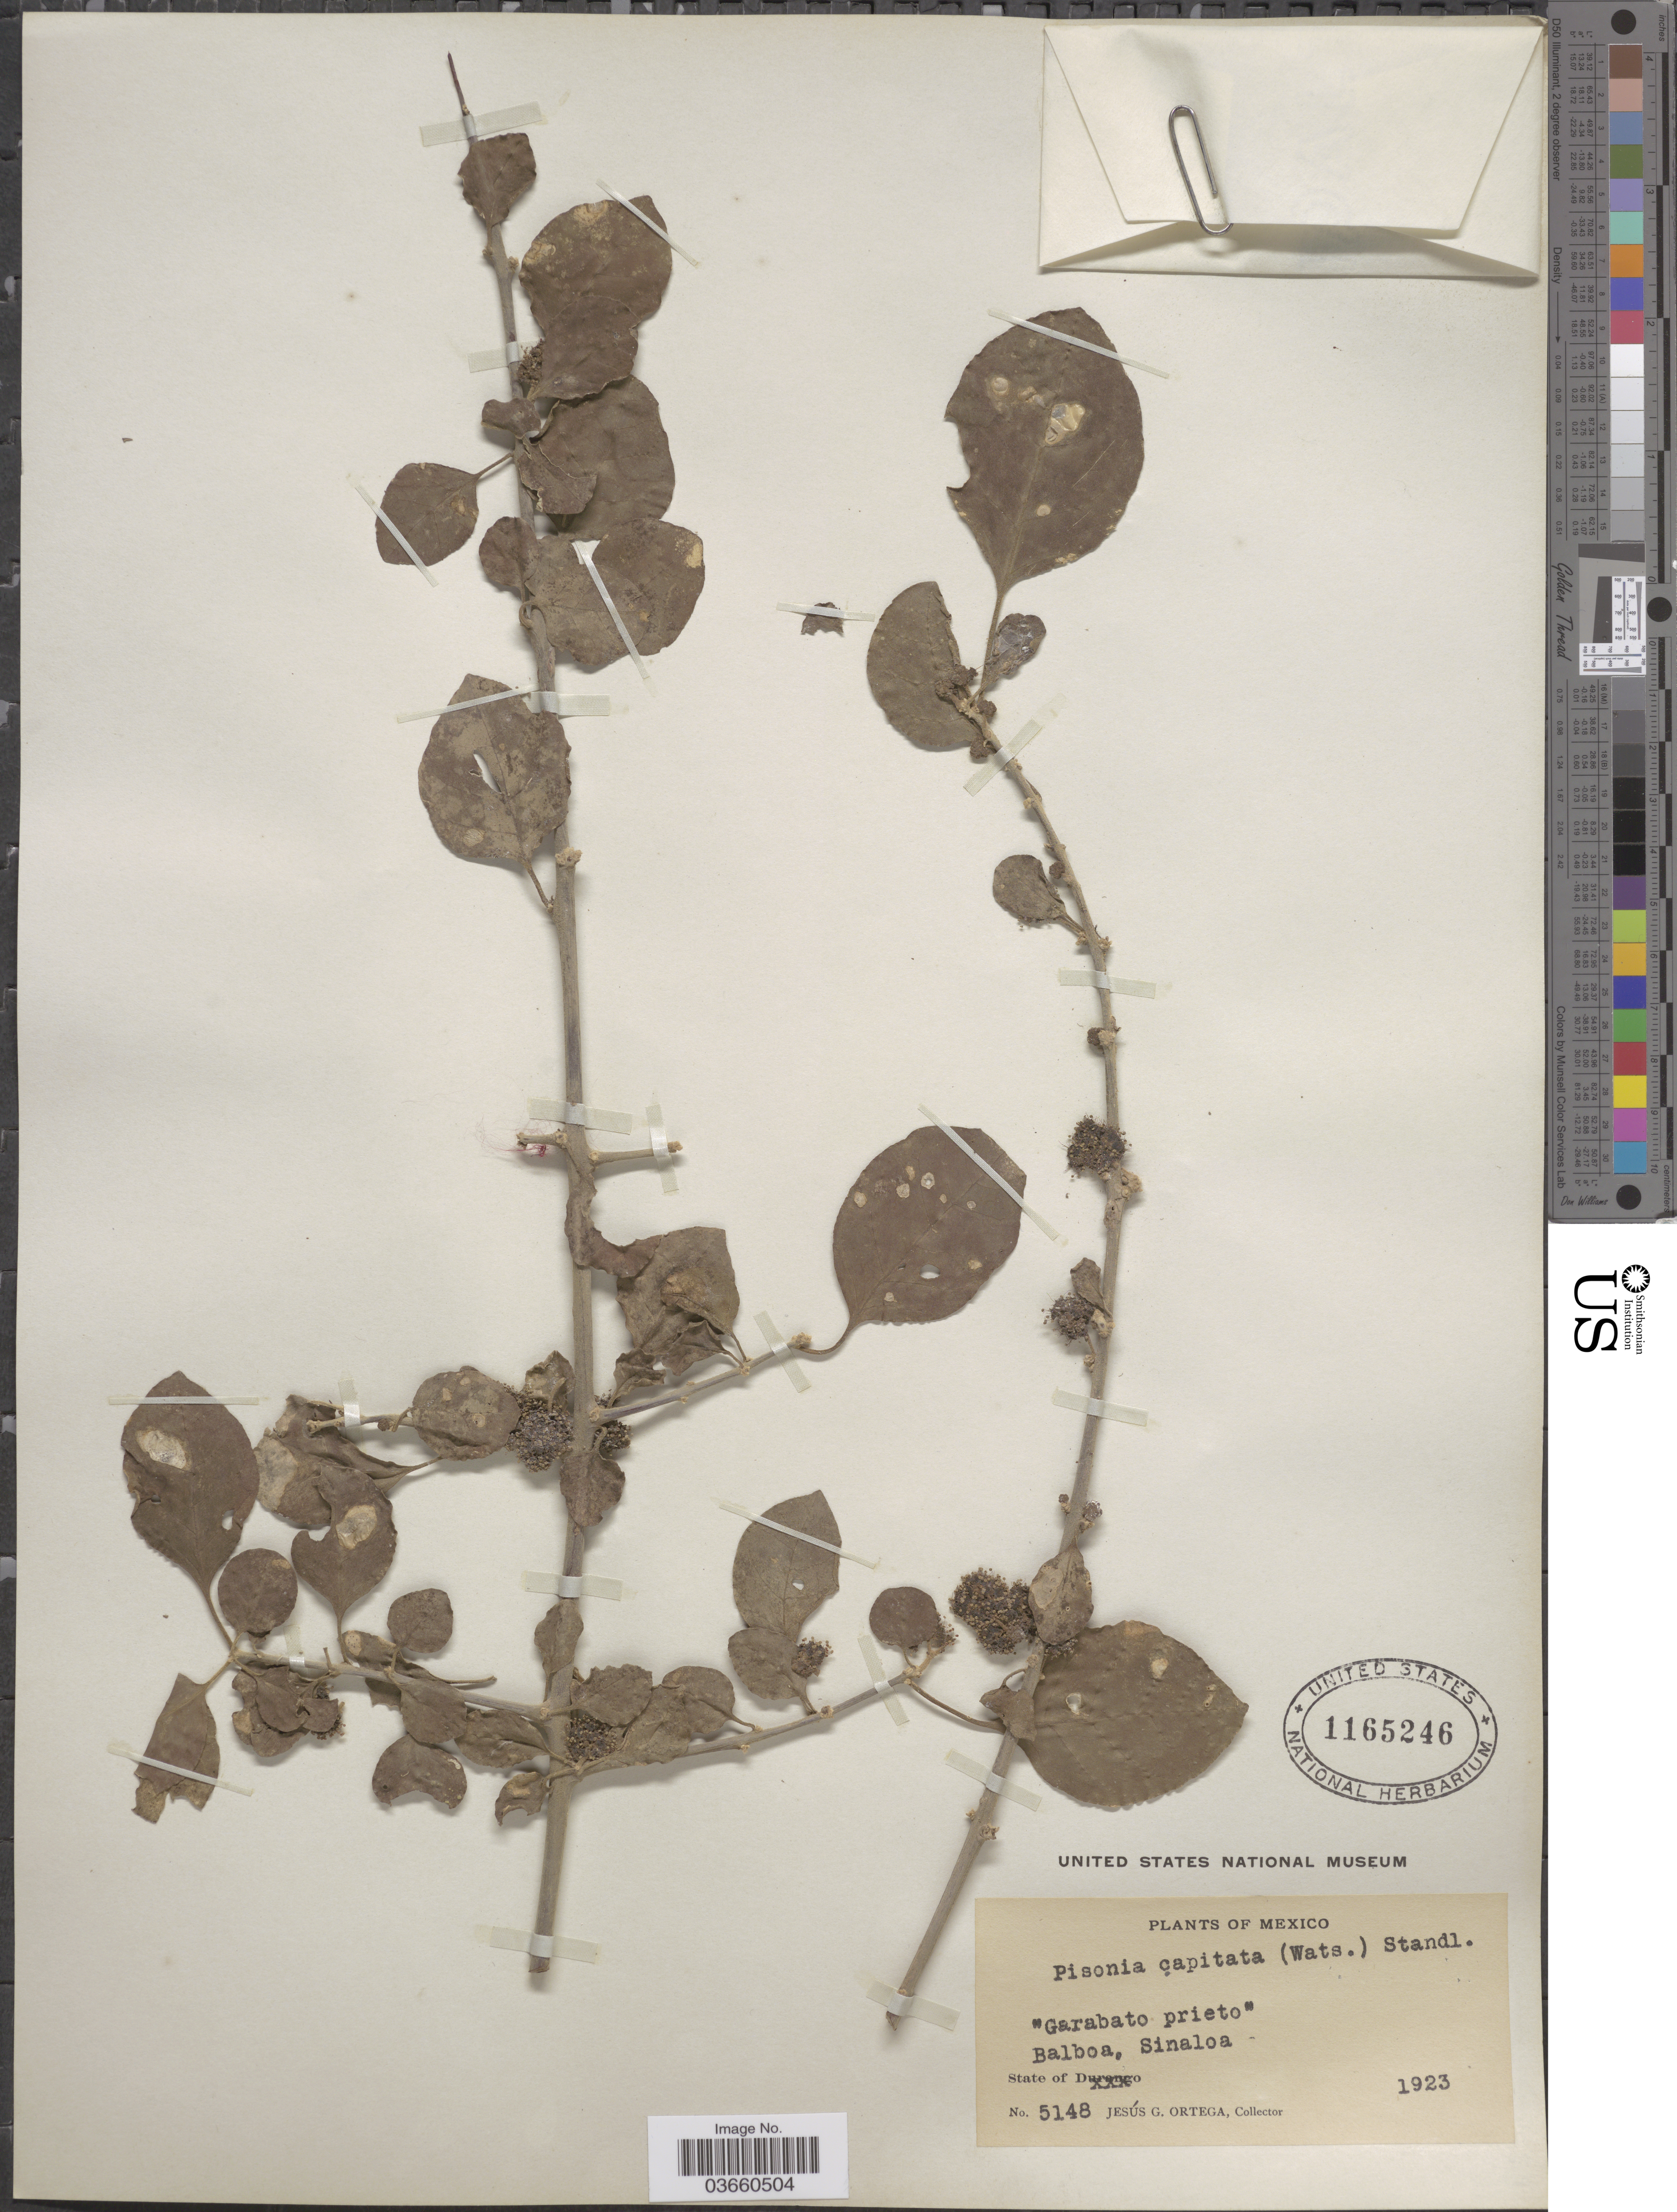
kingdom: Plantae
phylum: Tracheophyta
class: Magnoliopsida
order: Caryophyllales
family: Nyctaginaceae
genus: Pisonia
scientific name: Pisonia capitata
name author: (S. Watson) Standl.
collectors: J. Ortega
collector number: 5148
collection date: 1923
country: Mexico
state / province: Sinaloa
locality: Balboa.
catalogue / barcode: US 1165246